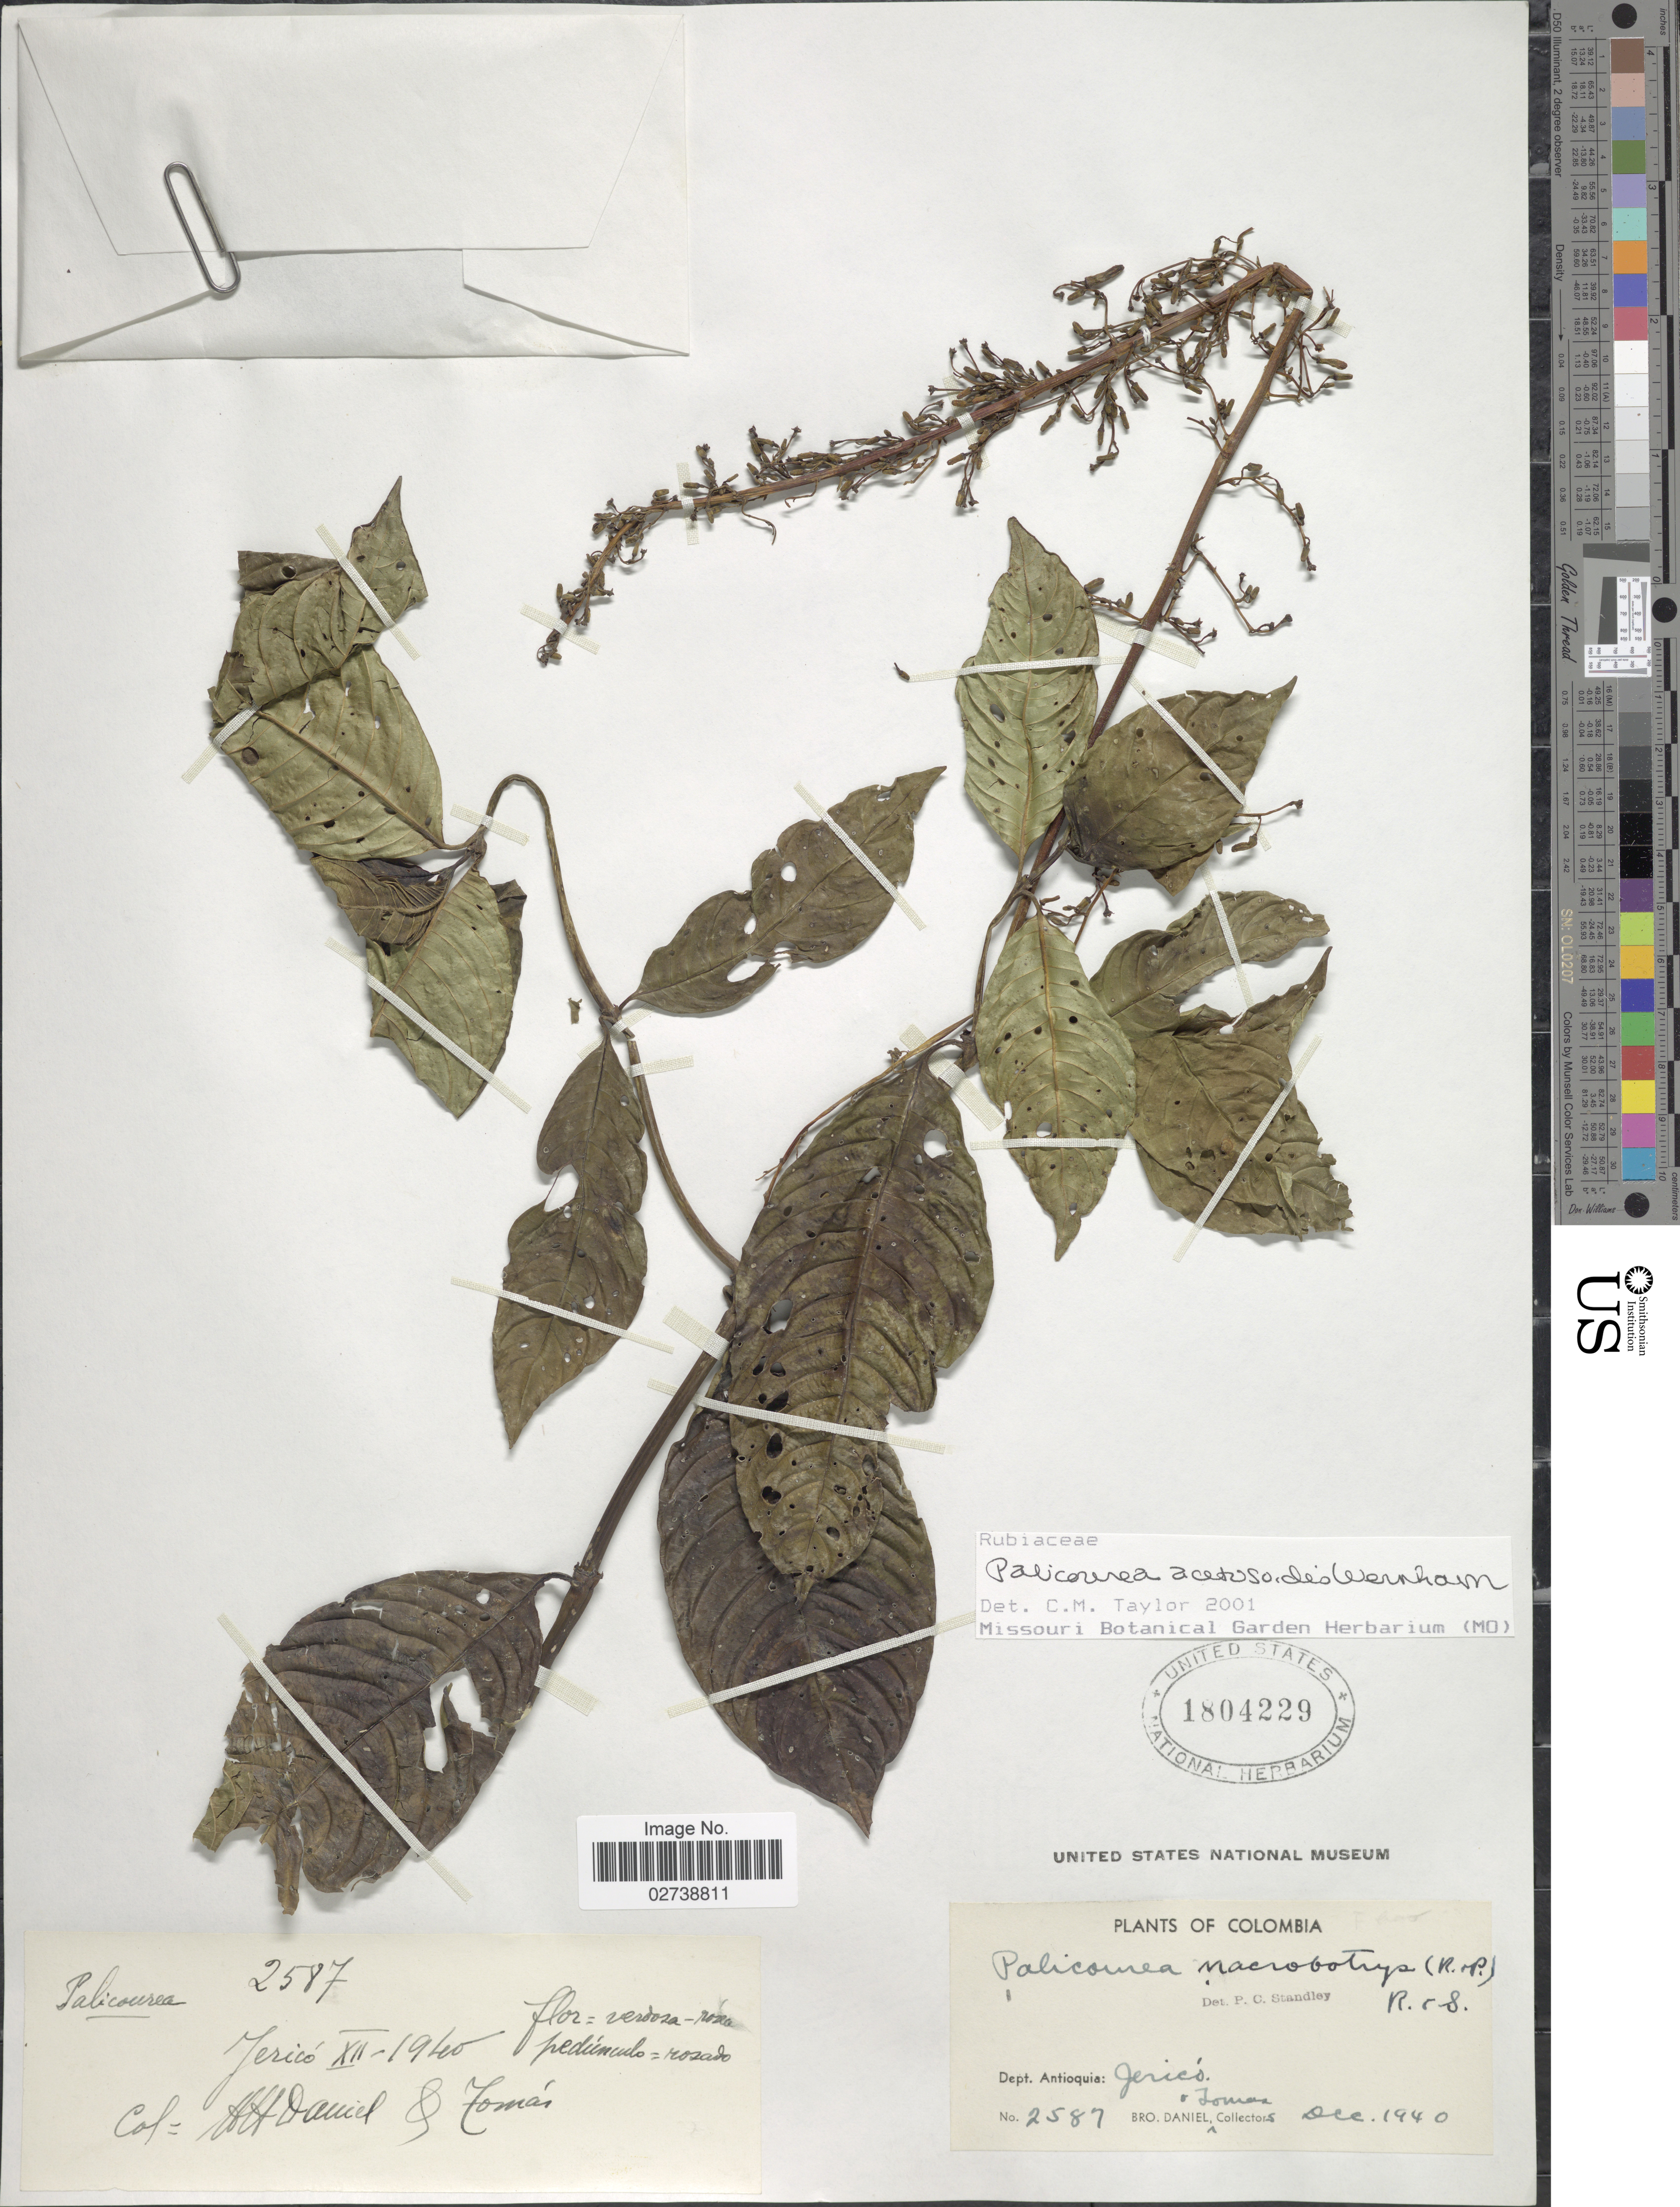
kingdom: Plantae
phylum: Tracheophyta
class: Magnoliopsida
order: Gentianales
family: Rubiaceae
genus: Palicourea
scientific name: Palicourea acetosoides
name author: Wernham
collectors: Bro. Daniel & B. Tomas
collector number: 2587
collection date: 1940-12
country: Colombia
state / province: Antioquia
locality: Dept. Antioquia: Jericó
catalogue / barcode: US 1804229